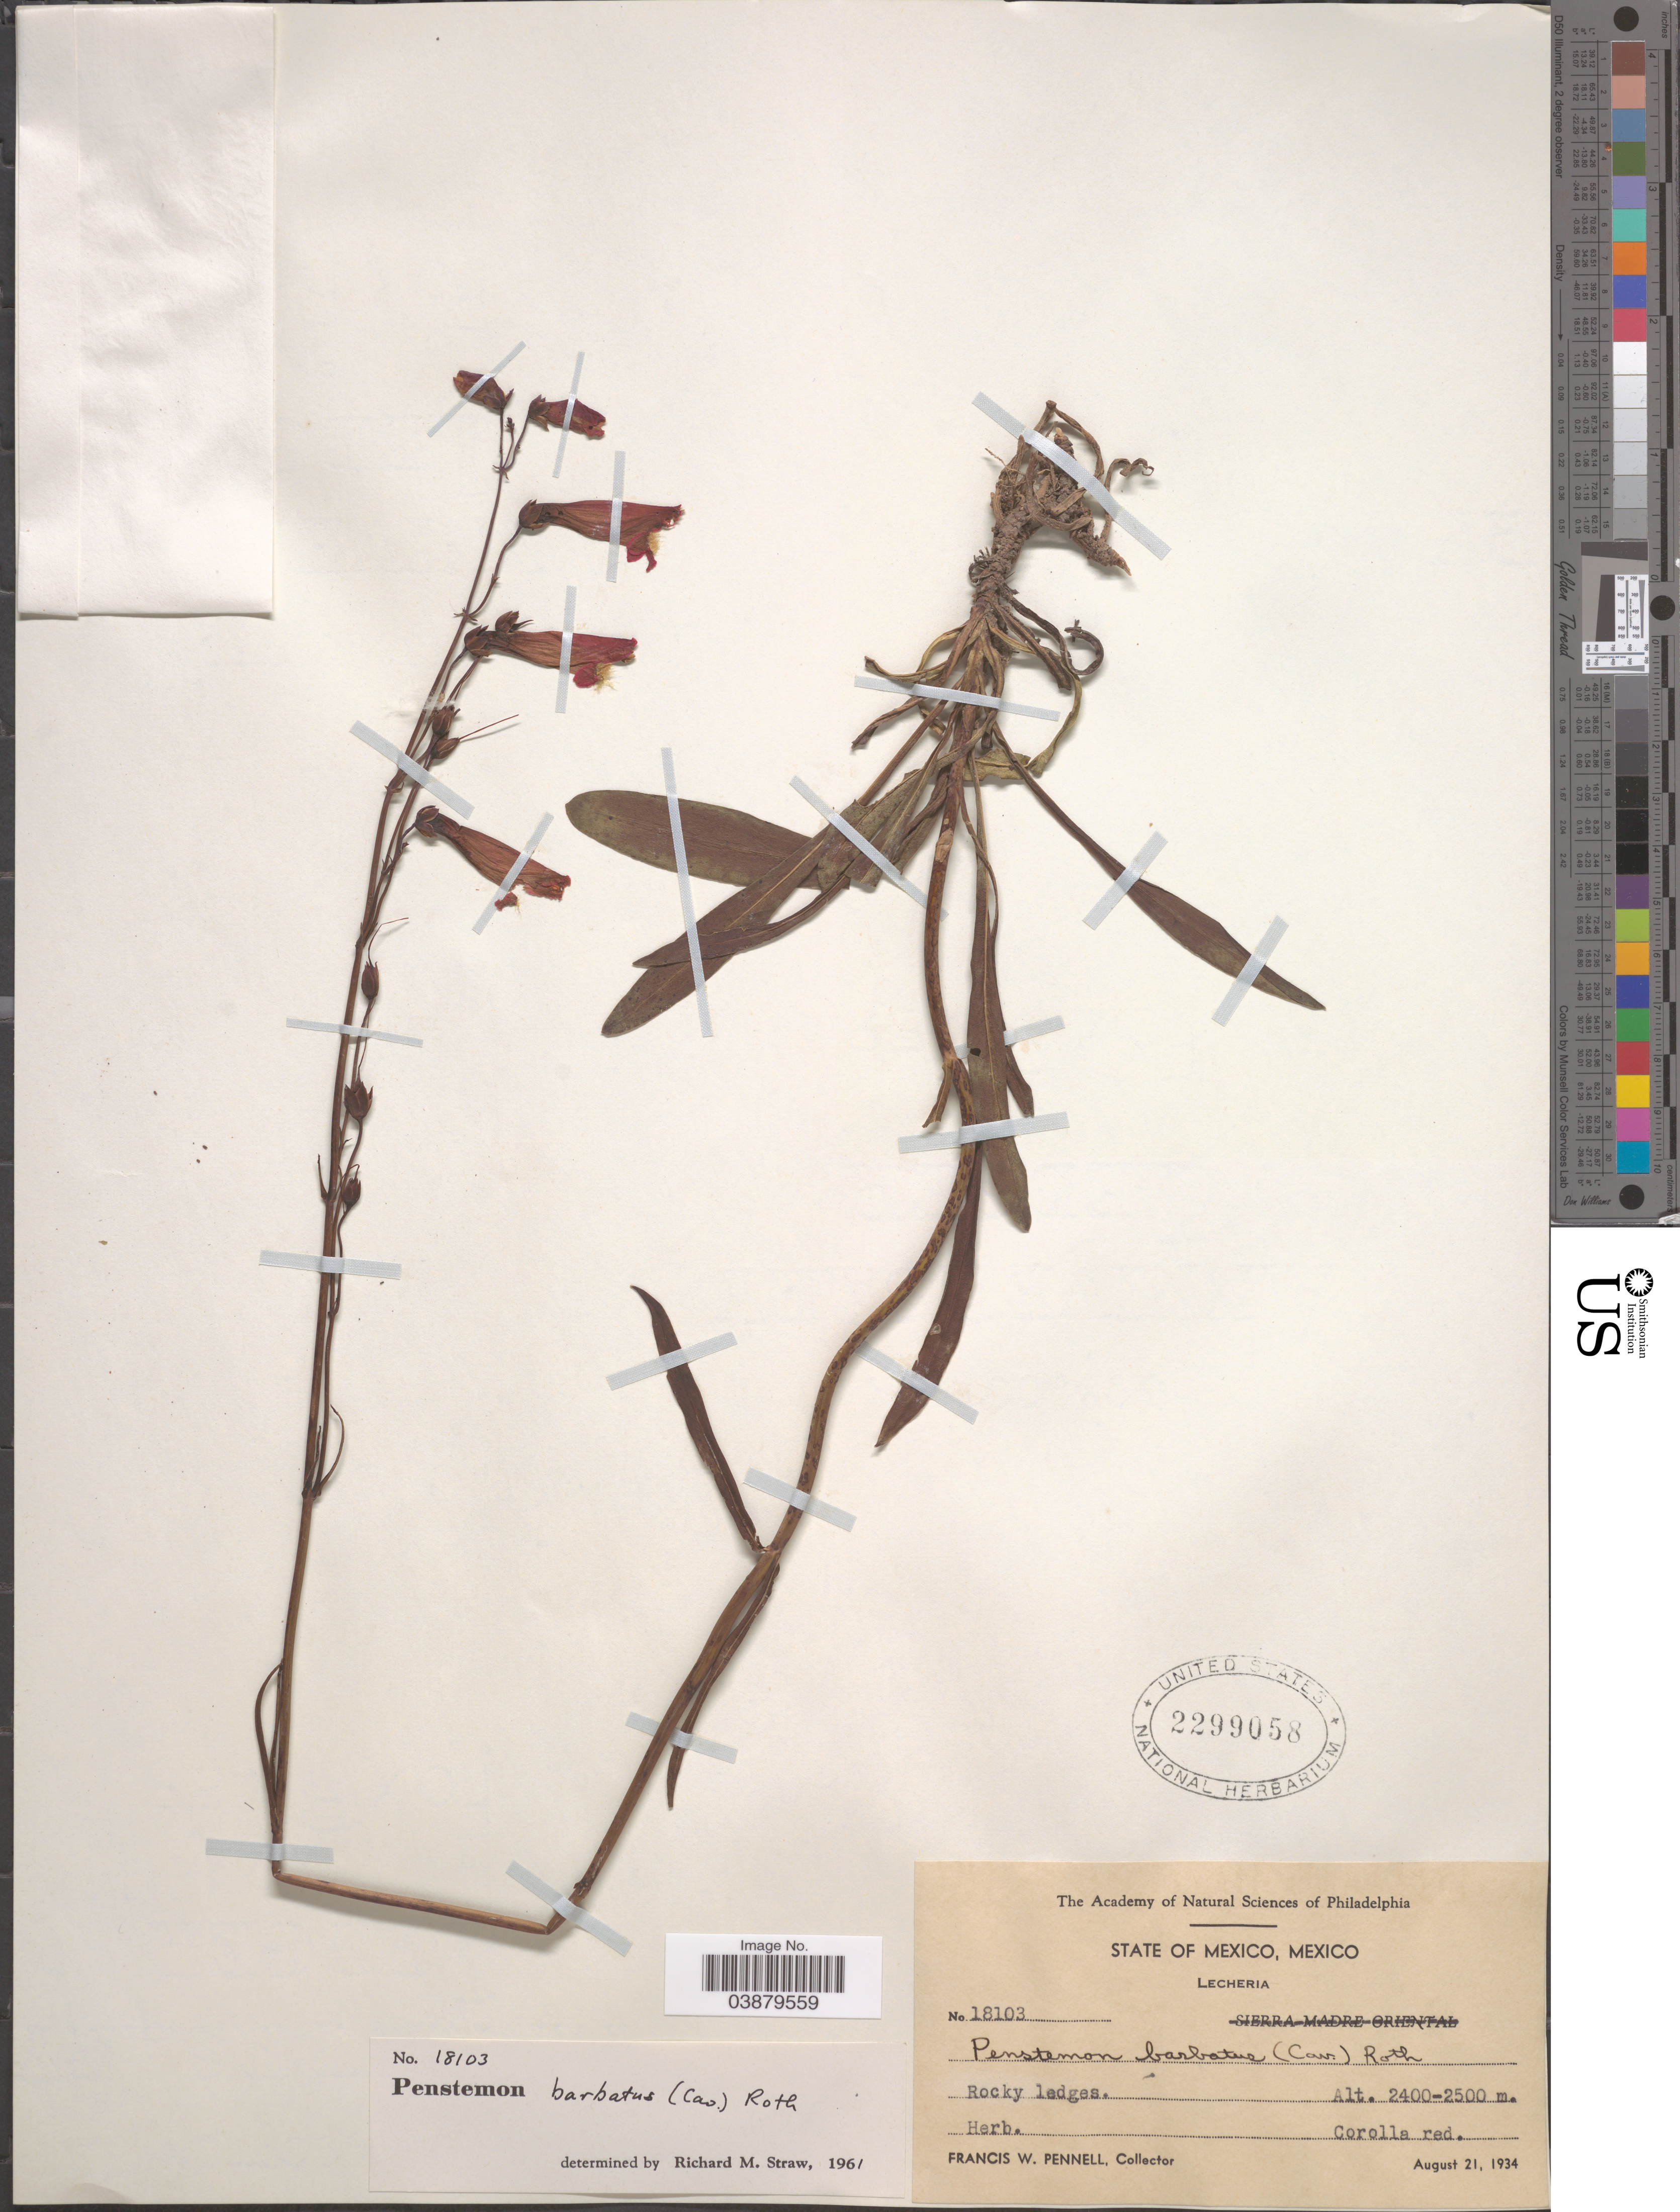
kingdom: Plantae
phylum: Tracheophyta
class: Magnoliopsida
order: Lamiales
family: Plantaginaceae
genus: Penstemon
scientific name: Penstemon barbatus subsp. barbatus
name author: (Cav.) Roth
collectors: F. W. Pennell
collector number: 18103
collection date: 1934-08-21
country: Mexico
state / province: México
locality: Lecheria.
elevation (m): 2400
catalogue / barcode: US 2299058